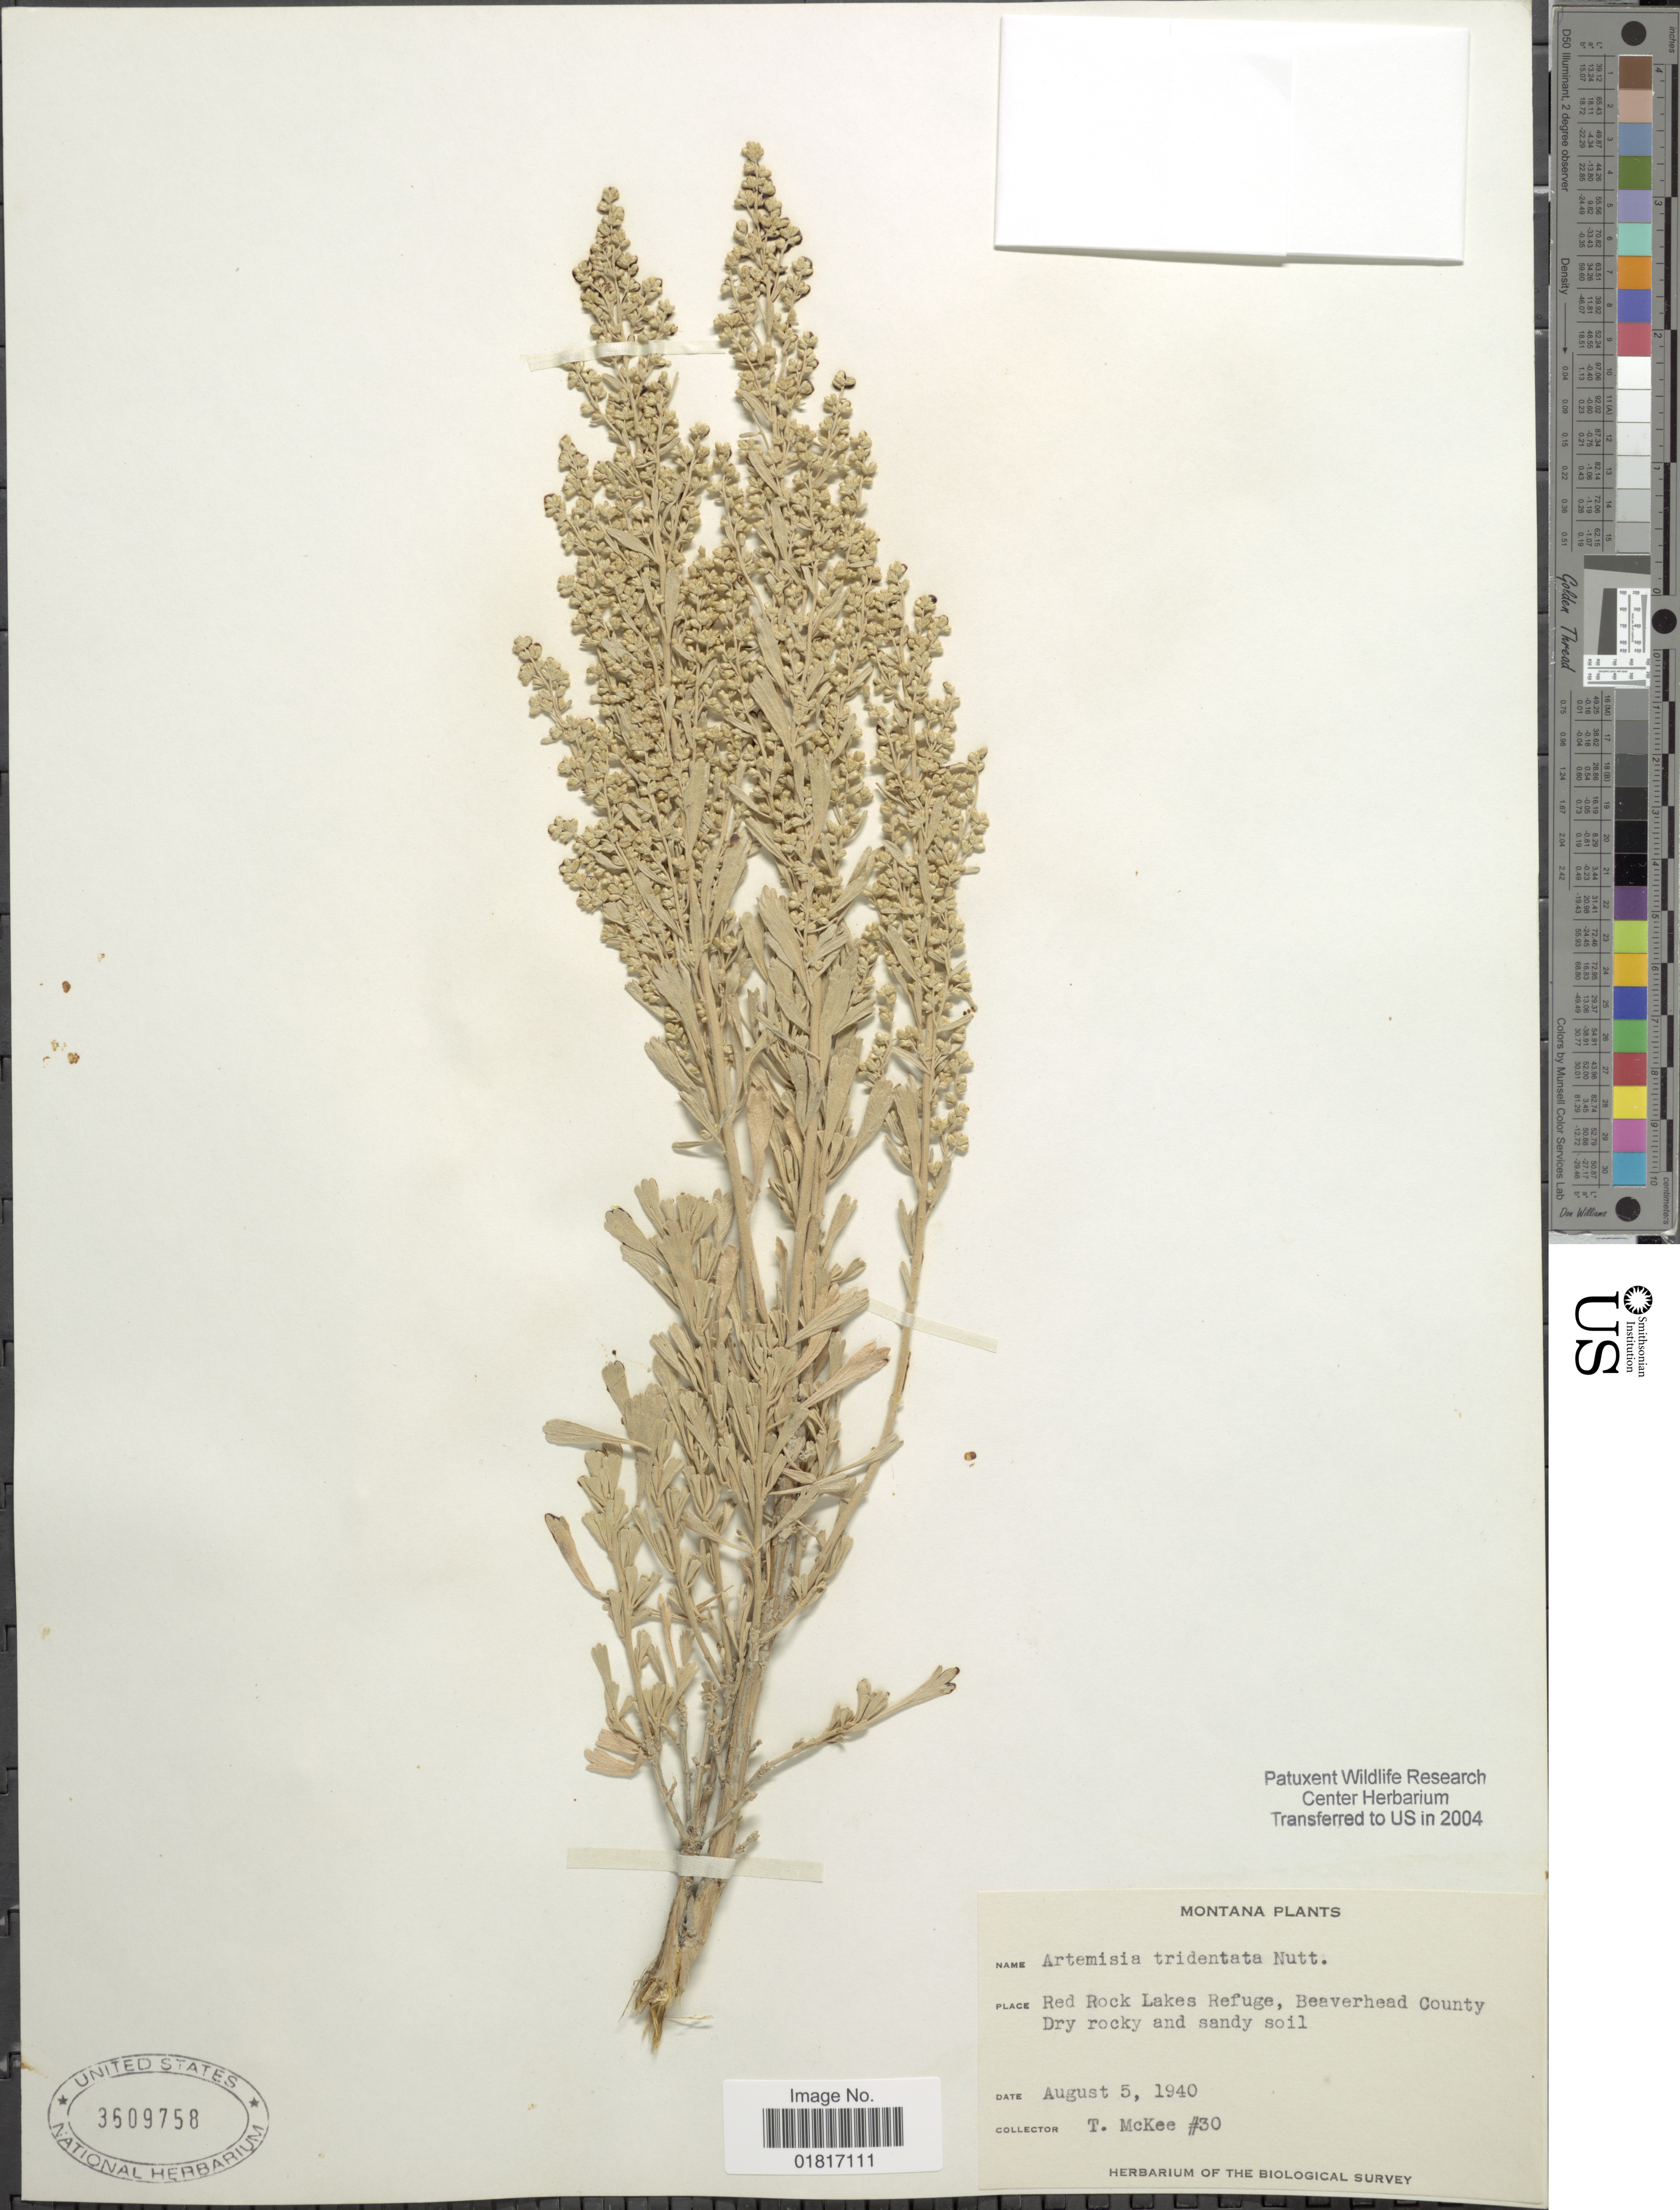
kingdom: Plantae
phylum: Tracheophyta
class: Magnoliopsida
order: Asterales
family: Asteraceae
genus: Artemisia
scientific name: Artemisia tridentata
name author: Nutt.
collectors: T. McKee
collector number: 30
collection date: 1940-08-05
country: United States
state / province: Montana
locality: Red Rocks Lakes Refuge, Beaverhead County. Dry rocky and sandy soil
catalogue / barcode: US 3609758